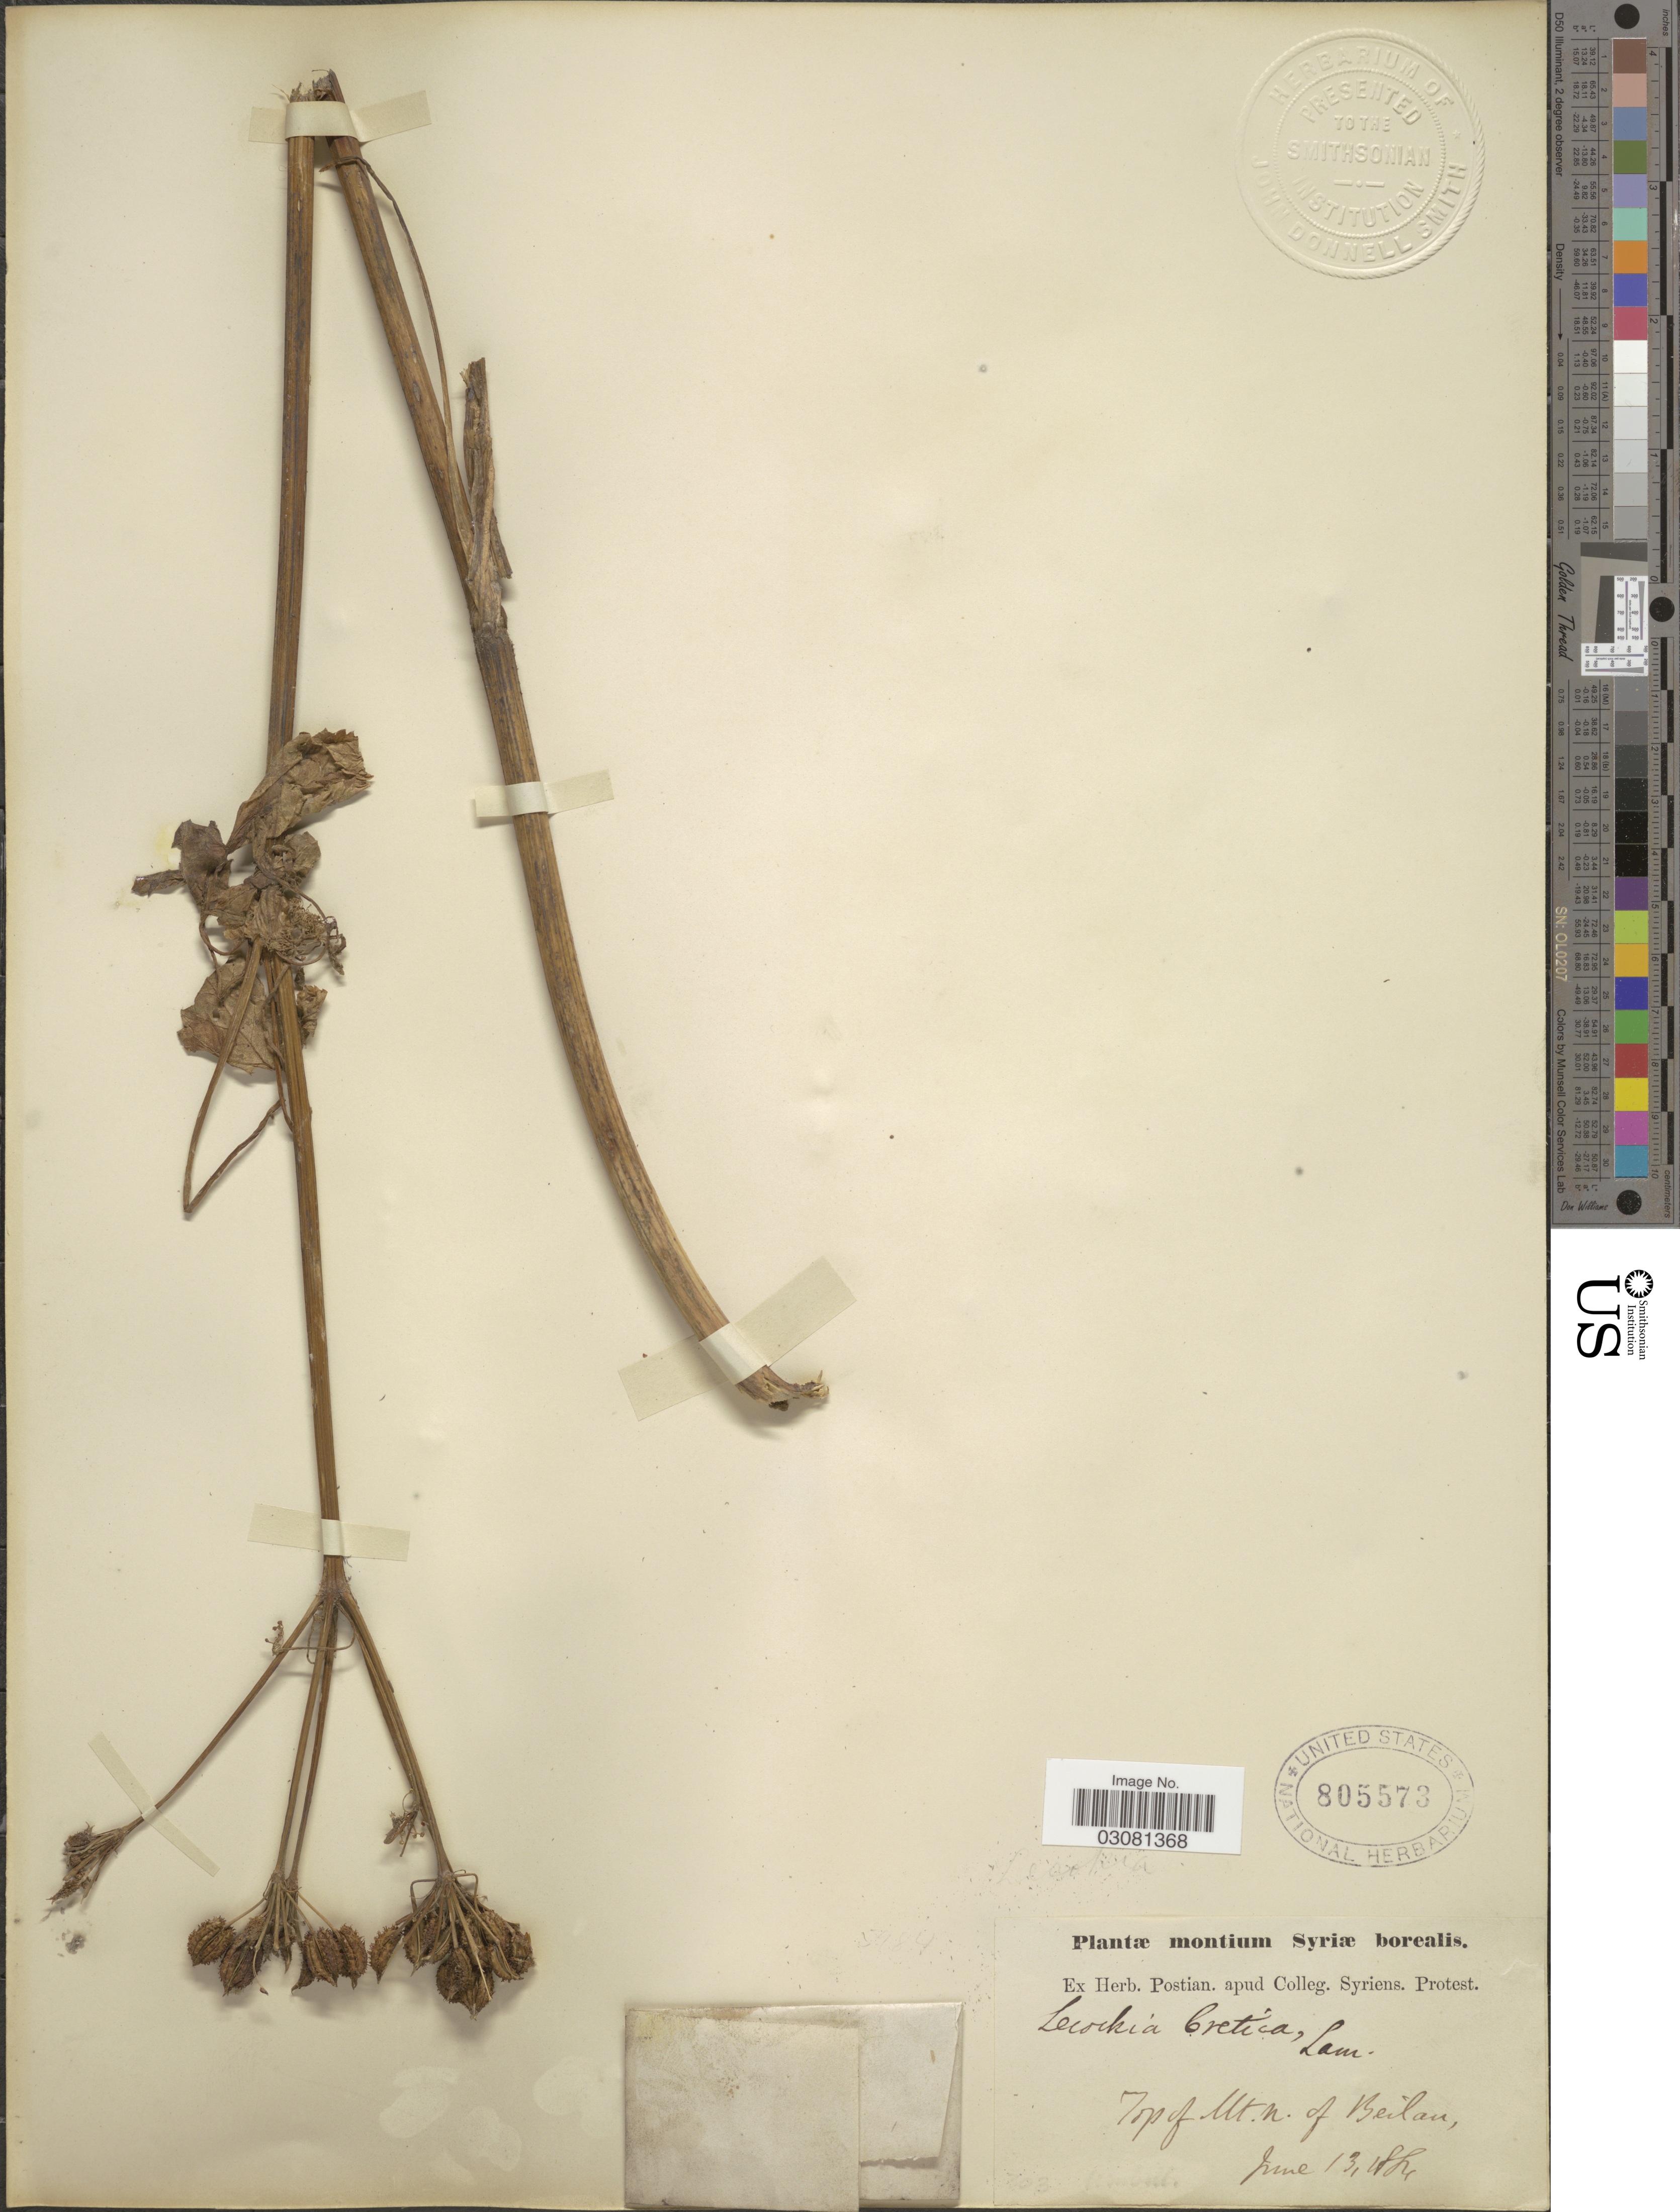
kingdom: Plantae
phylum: Tracheophyta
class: Magnoliopsida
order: Apiales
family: Apiaceae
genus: Lecokia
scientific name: Lecokia cretica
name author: DC.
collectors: ex herb. Postian. apud Colleg. Syriens. Protest. USE "Fannie P. A. Shepard" (10308853) AS PRIMARY COLLECTOR INSTEAD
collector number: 3?*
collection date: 1884-06-13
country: Syria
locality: Montium Syriæ borealis. Top of Mt. N. of Beilan.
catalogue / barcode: US 805573